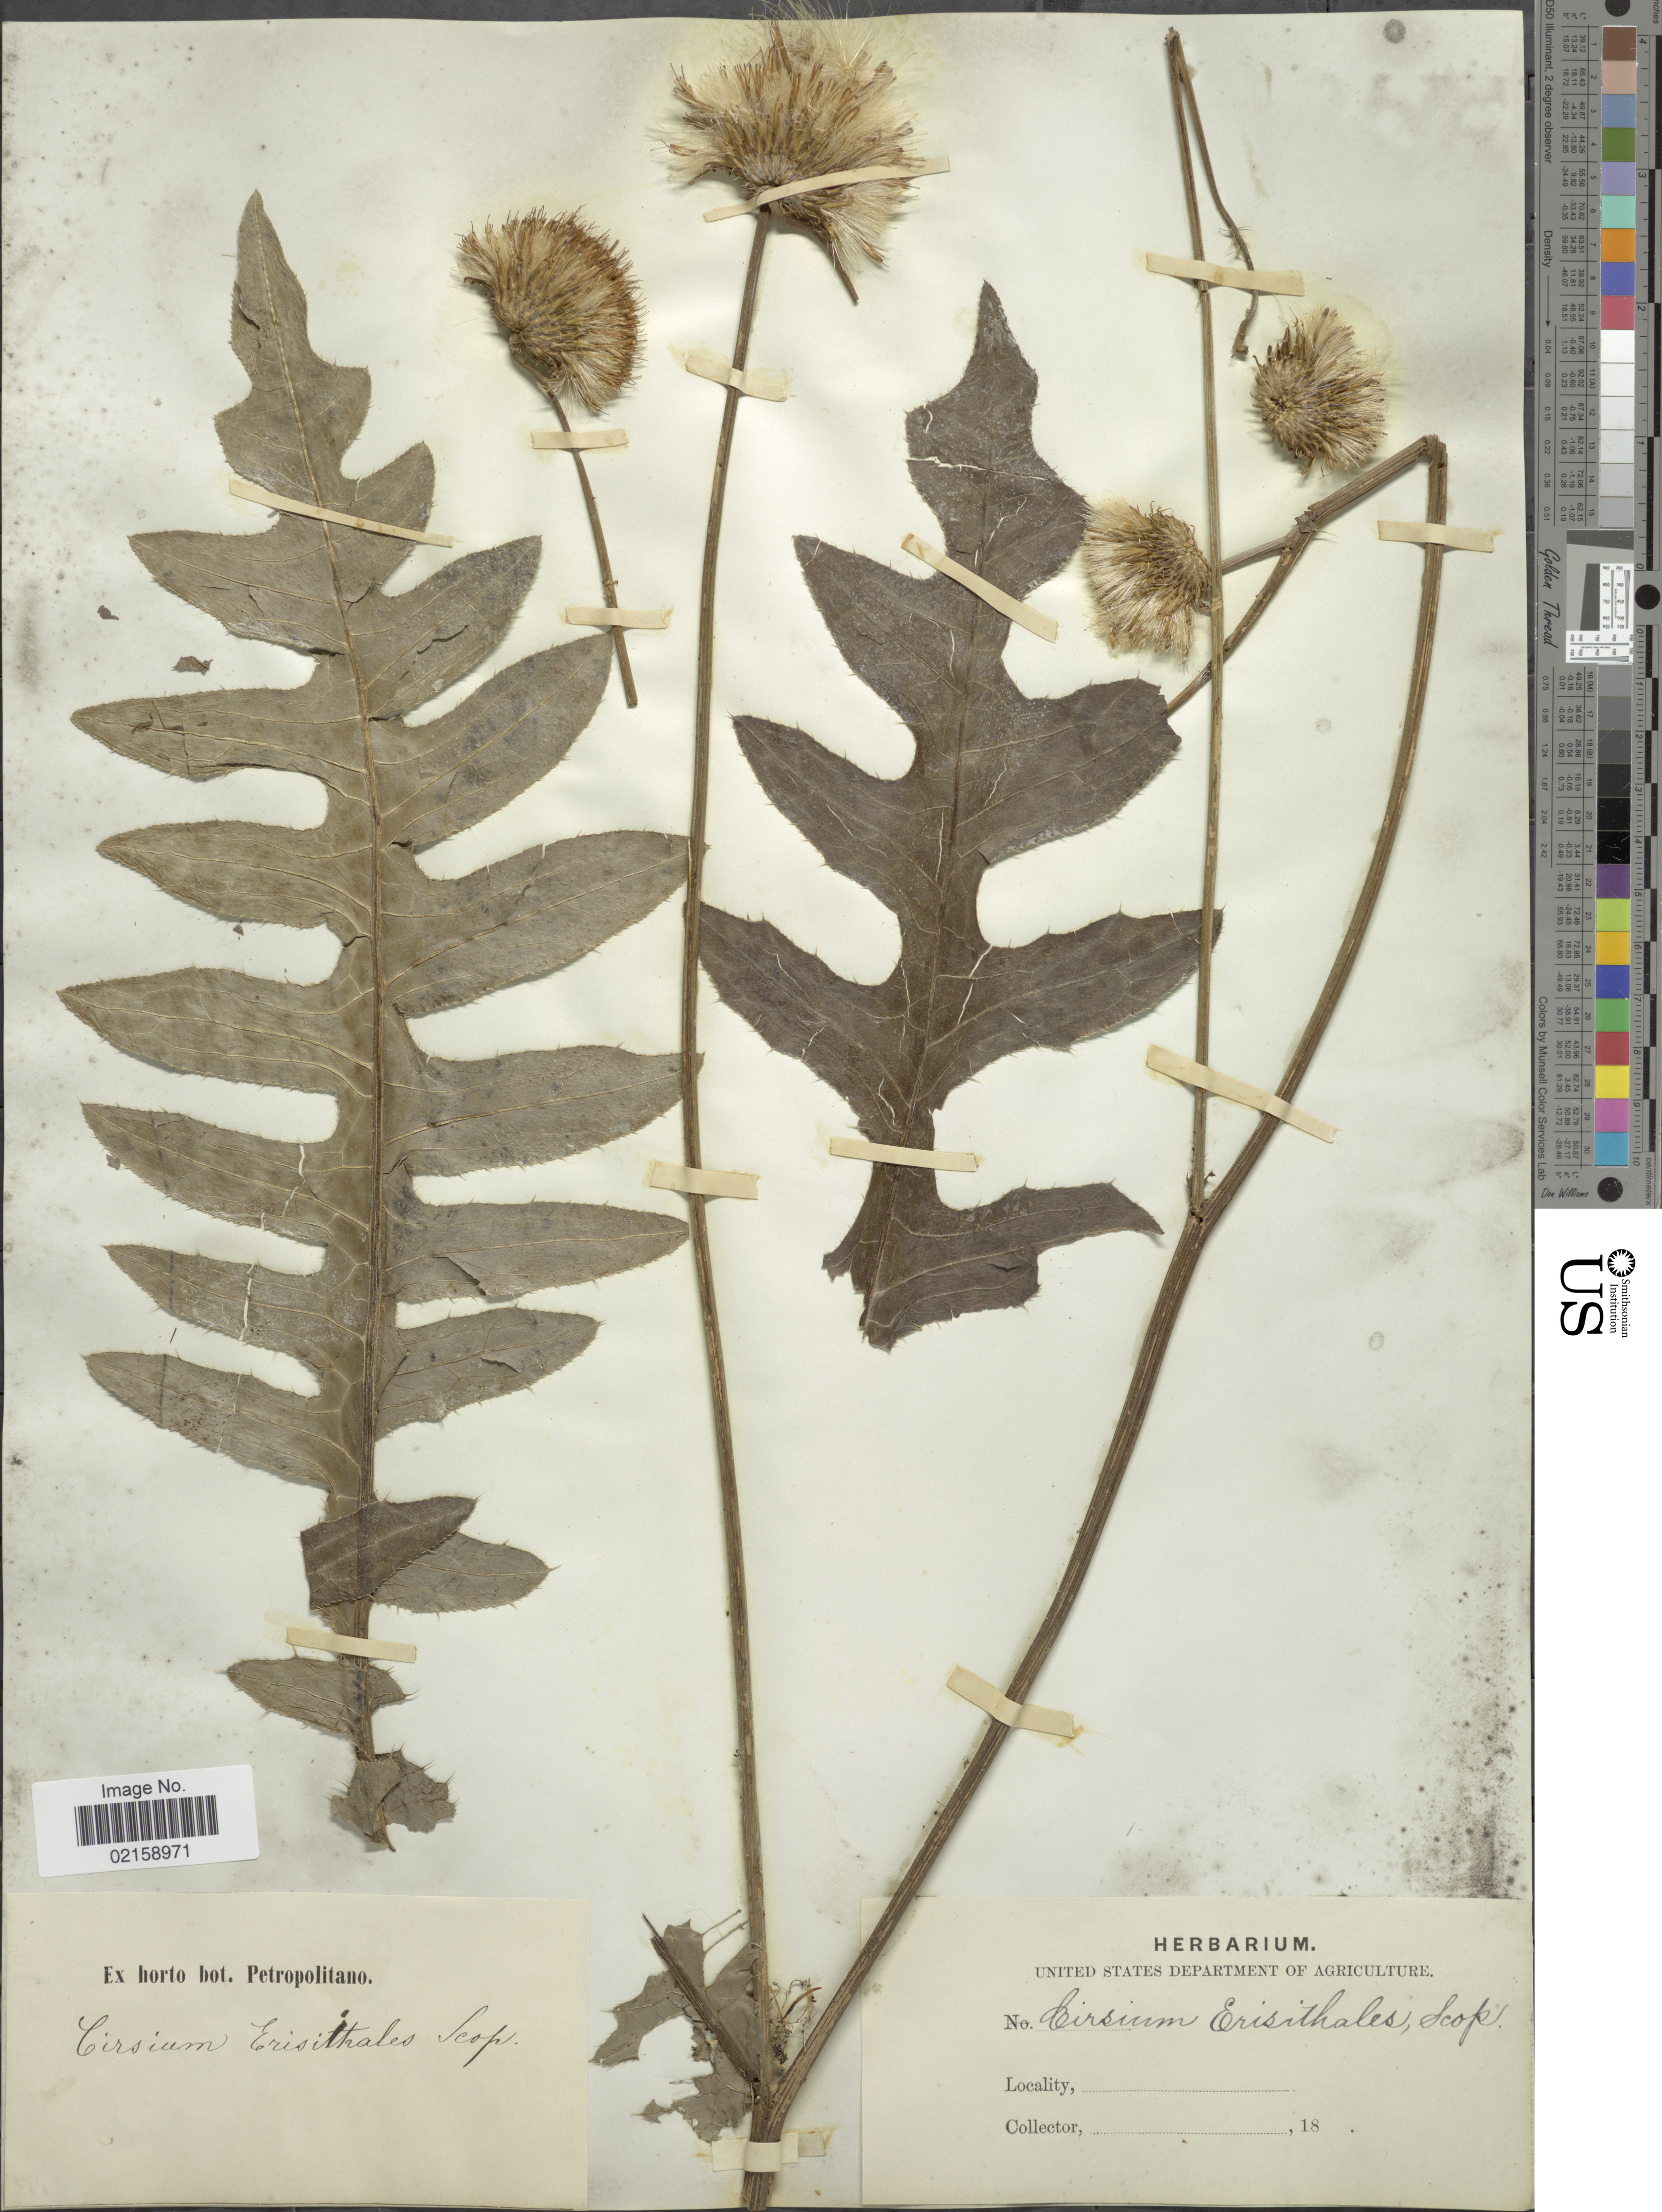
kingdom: Plantae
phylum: Tracheophyta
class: Magnoliopsida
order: Asterales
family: Asteraceae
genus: Cirsium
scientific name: Cirsium erisithales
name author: (Jacq.) Scop.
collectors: ex Horto Bot. Petropolitano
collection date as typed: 18